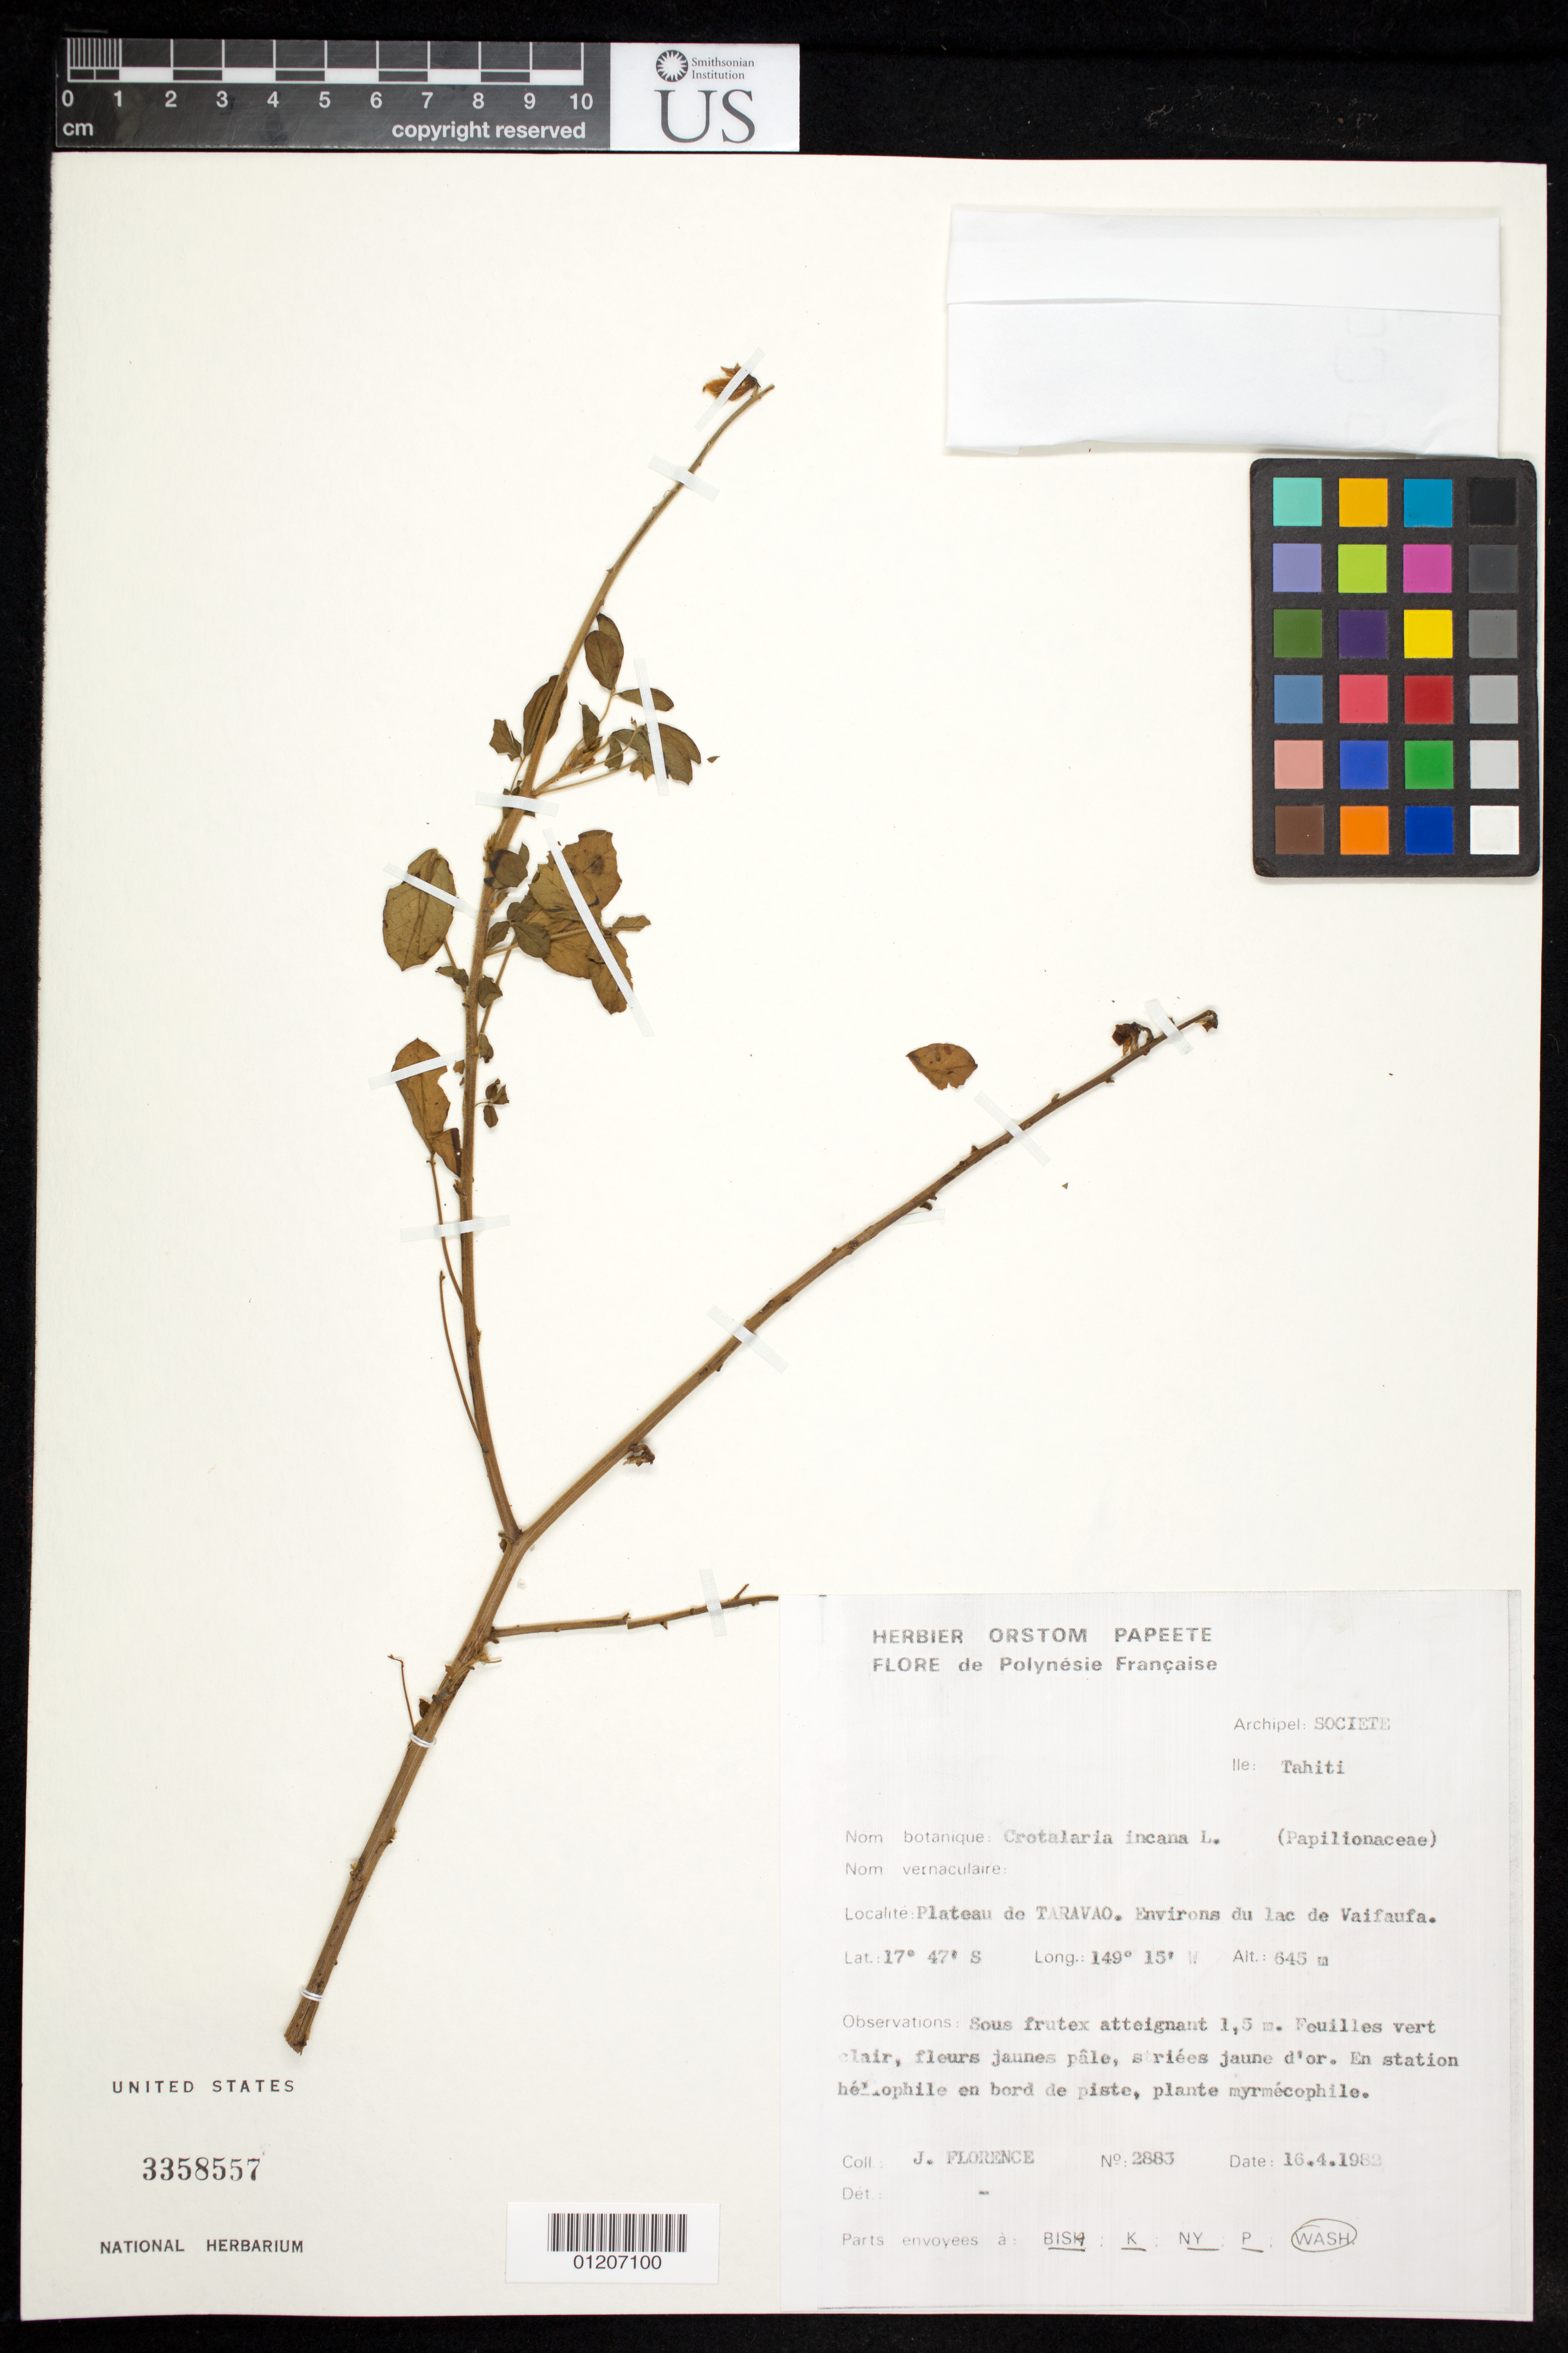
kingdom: Plantae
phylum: Tracheophyta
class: Magnoliopsida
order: Fabales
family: Fabaceae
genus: Crotalaria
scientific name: Crotalaria incana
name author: L.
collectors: J. Florence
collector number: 2883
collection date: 1982-04-16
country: French Polynesia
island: Tahiti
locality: Plateau de Taravao. Environs du lac de Vaifaufa.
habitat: en station hèliophile en bord de piste.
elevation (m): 645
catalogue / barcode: US 3358557